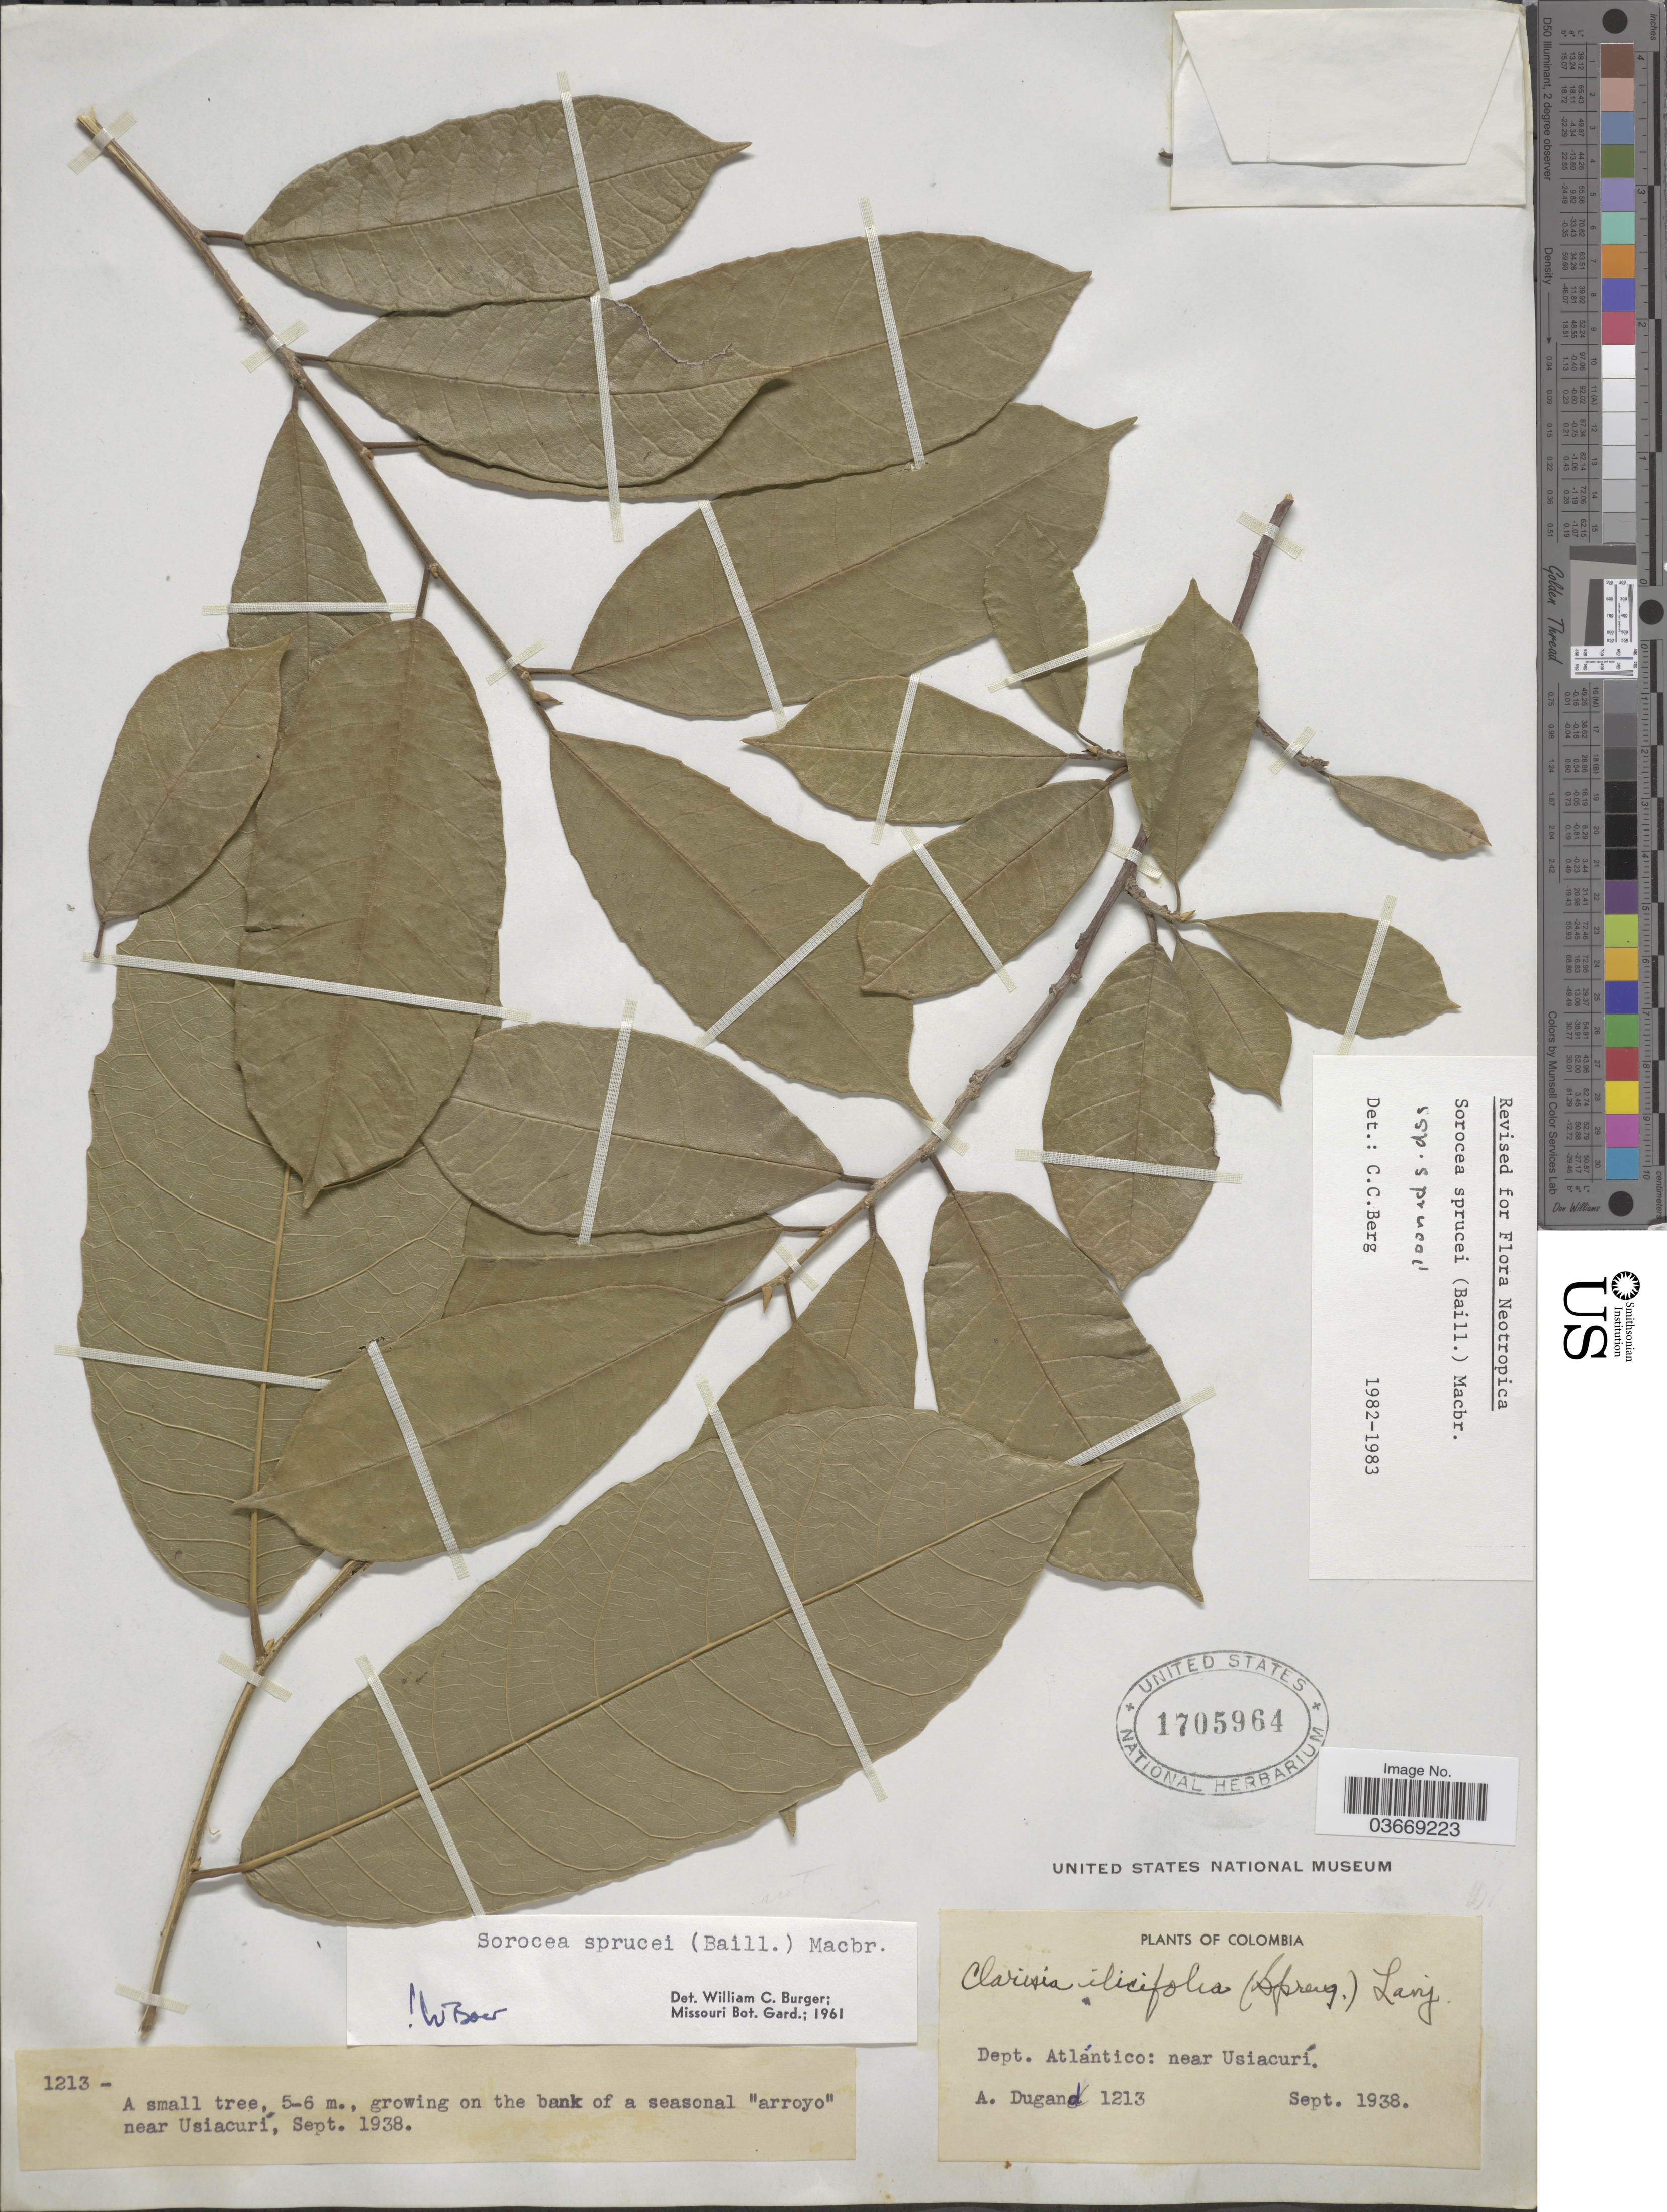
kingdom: Plantae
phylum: Tracheophyta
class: Magnoliopsida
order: Rosales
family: Moraceae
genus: Sorocea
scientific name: Sorocea sprucei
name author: (Baill.) J.F. Macbr.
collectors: A. Dugand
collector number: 1213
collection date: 1938-09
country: Colombia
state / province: Atlántico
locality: Dept. Atlántico: near Usiacurí.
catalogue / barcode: US 1705964